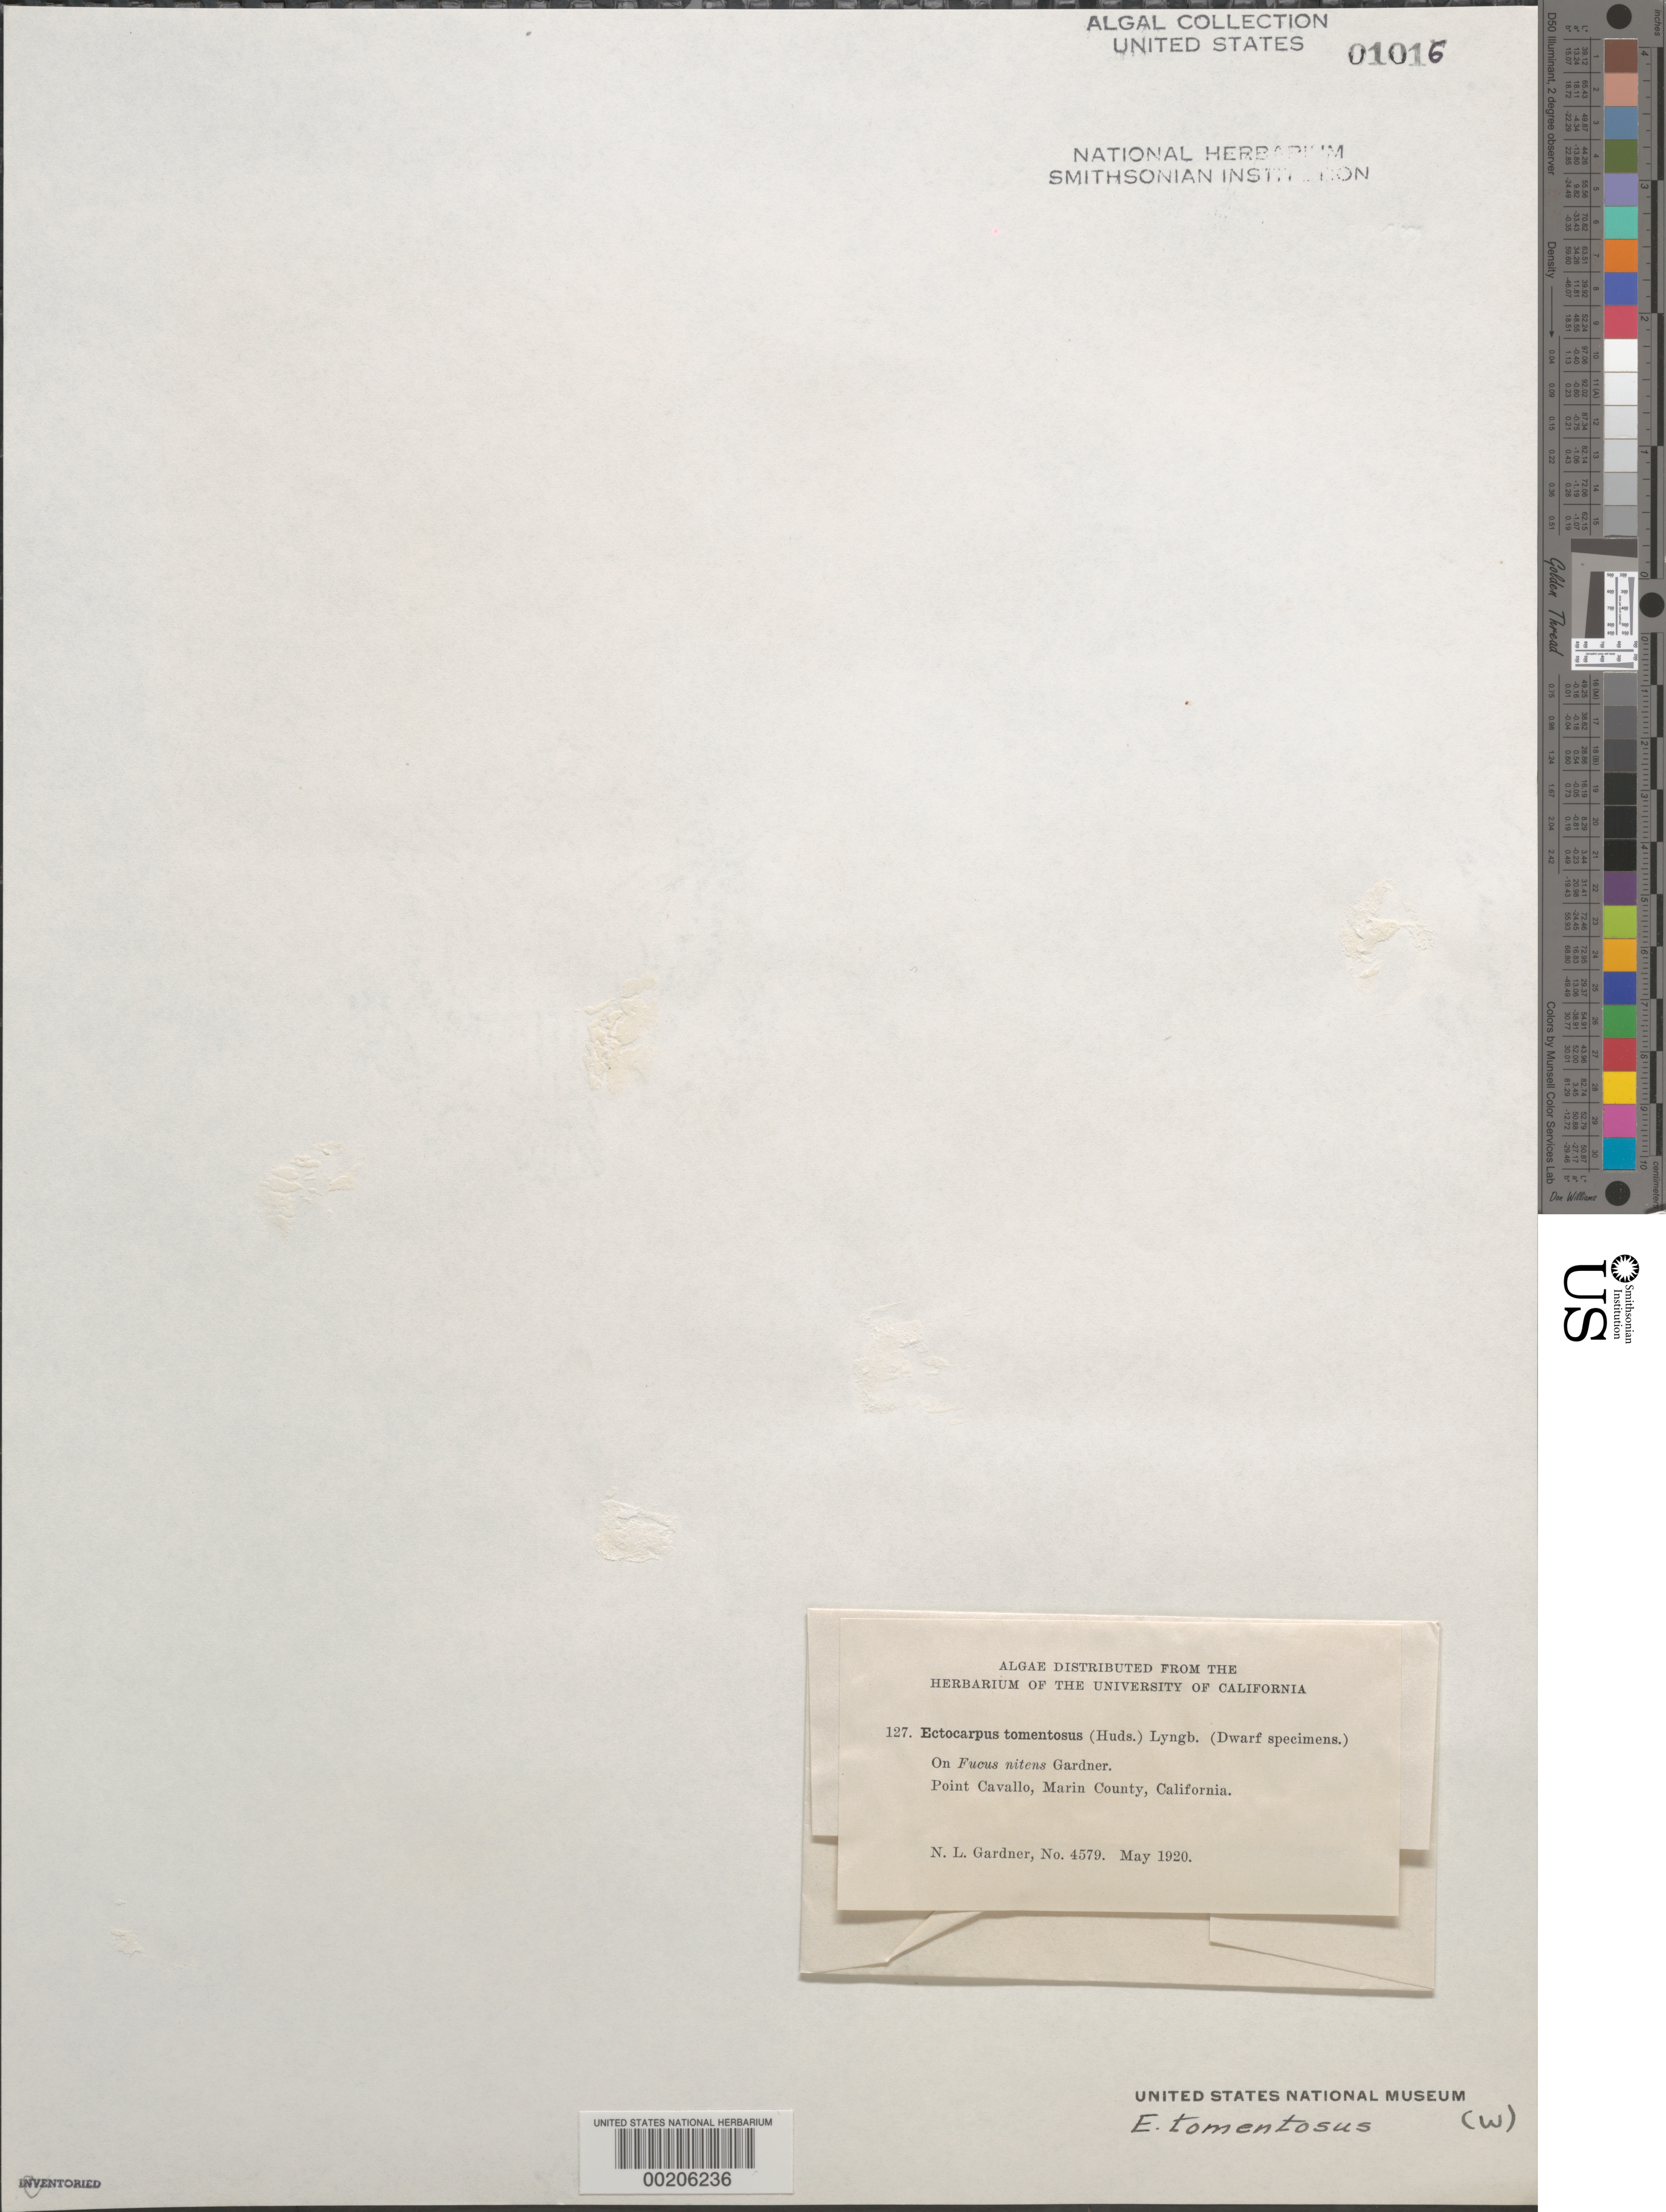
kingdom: Chromista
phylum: Ochrophyta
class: Phaeophyceae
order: Ectocarpales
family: Ectocarpaceae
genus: Spongonema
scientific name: Spongonema tomentosum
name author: (Huds.) Kütz.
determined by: Algae name updating Project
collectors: N. Gardner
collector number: NLG 4579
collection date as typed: May 1920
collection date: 1920-05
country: United States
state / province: California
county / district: Marin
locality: Point Cavallo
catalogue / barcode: US 1016